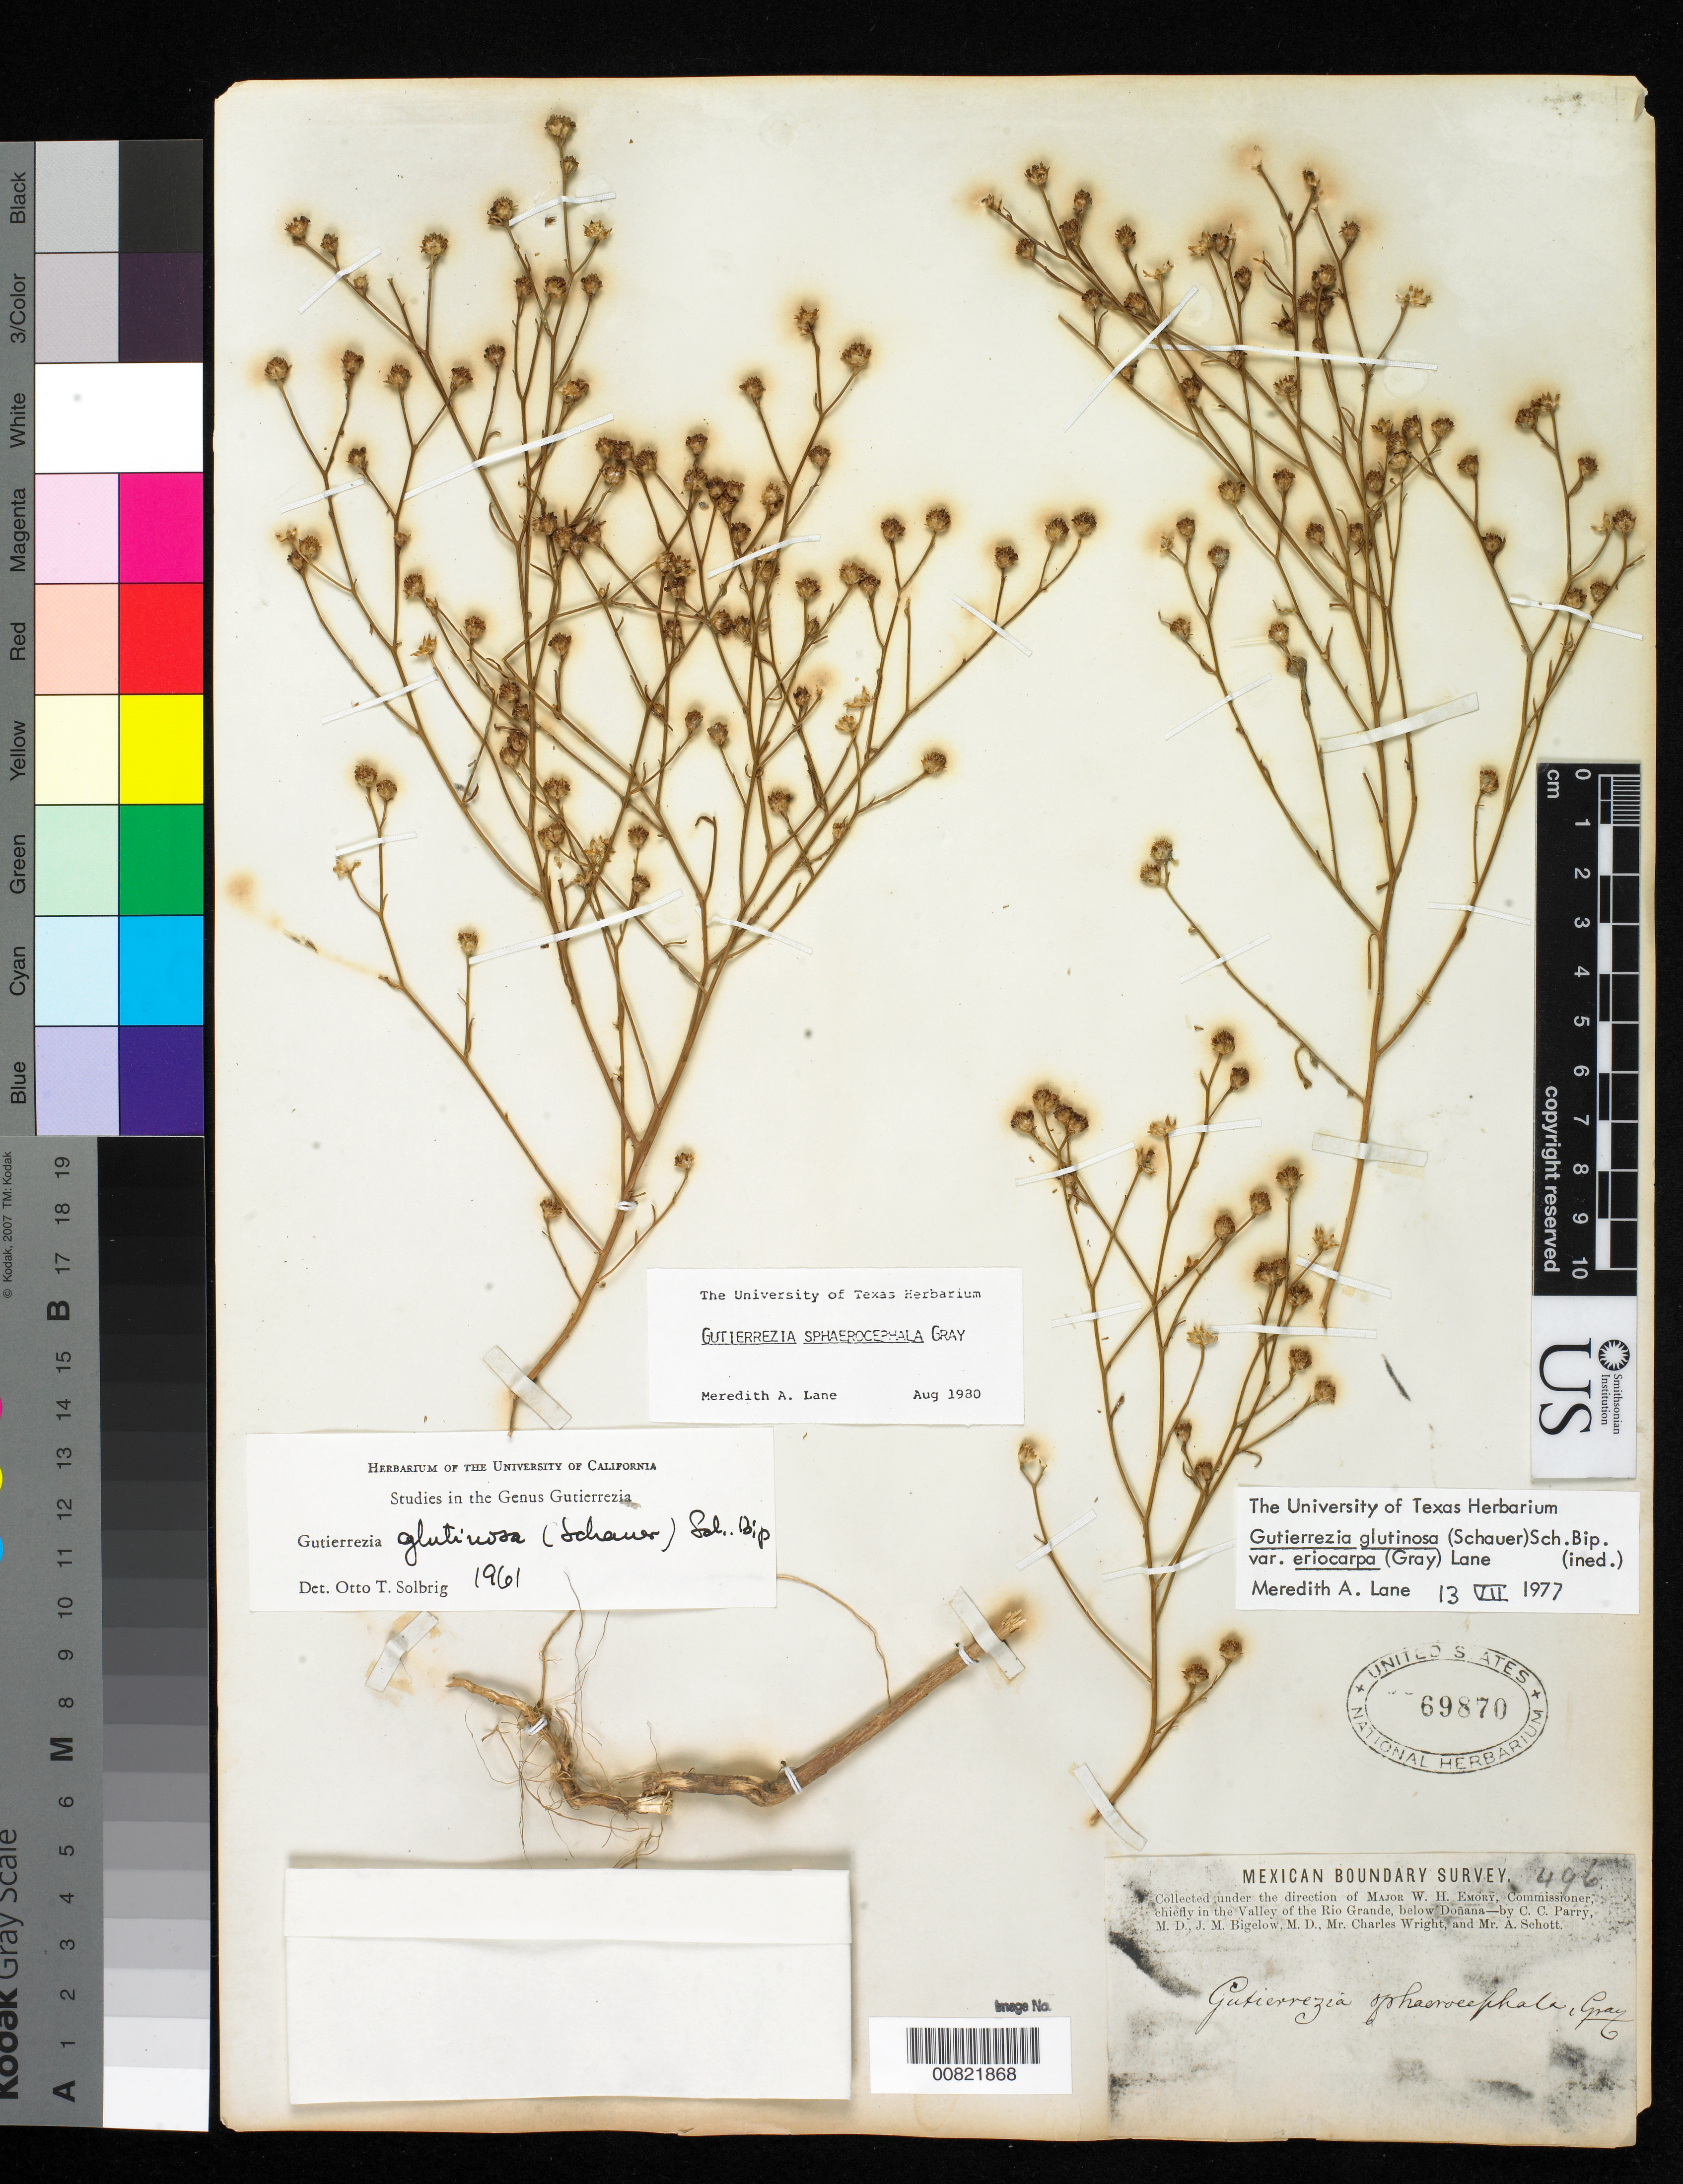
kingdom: Plantae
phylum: Tracheophyta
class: Magnoliopsida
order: Asterales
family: Asteraceae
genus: Gutierrezia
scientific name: Gutierrezia sphaerocephala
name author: A. Gray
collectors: C. C. Parry, J. M. Bigelow, C. Wright & A. C. V. Schott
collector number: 496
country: United States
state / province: New Mexico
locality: Valley of the Rio Grande, below Doñana, New Mexico.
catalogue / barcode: US 69870